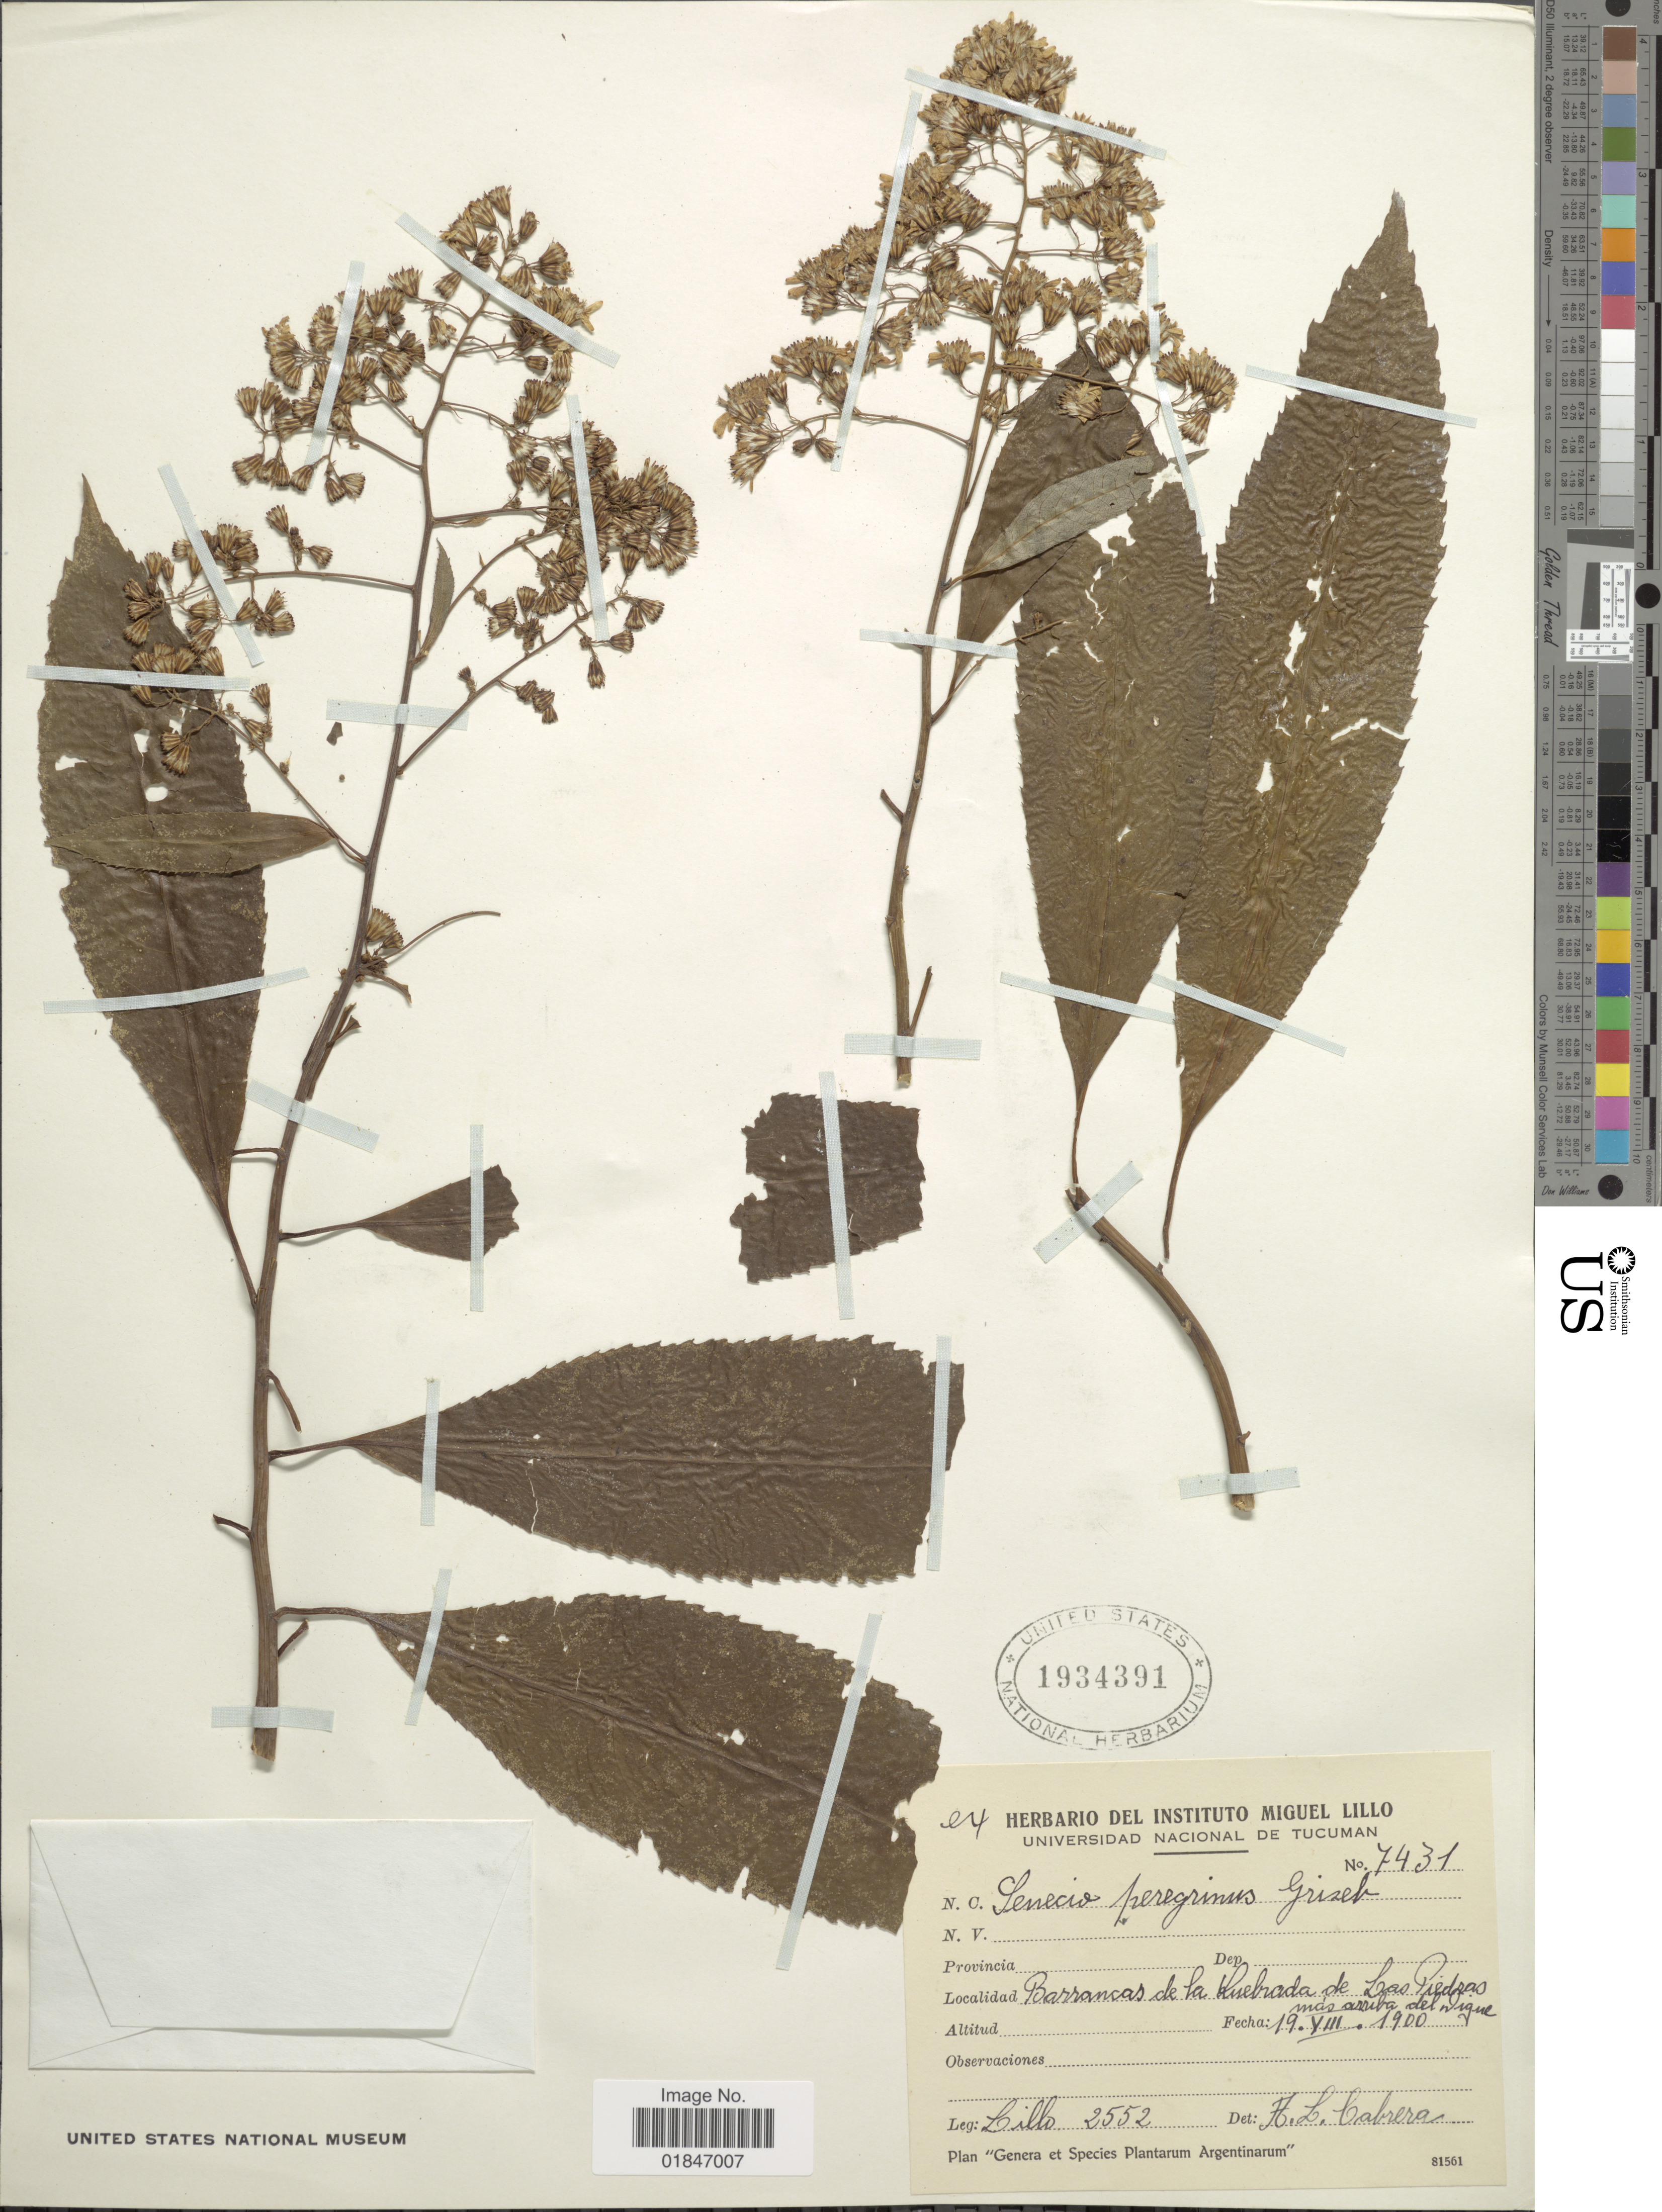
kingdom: Plantae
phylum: Tracheophyta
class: Magnoliopsida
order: Asterales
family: Asteraceae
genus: Dendrophorbium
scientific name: Dendrophorbium peregrinum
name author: (Griseb.) C. Jeffrey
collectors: -. Lillo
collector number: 2552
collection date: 1900-08-19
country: Argentina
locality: Barrancas de la Quebrada de Las Piedras mas arriba del Dique.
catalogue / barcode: US 1934391